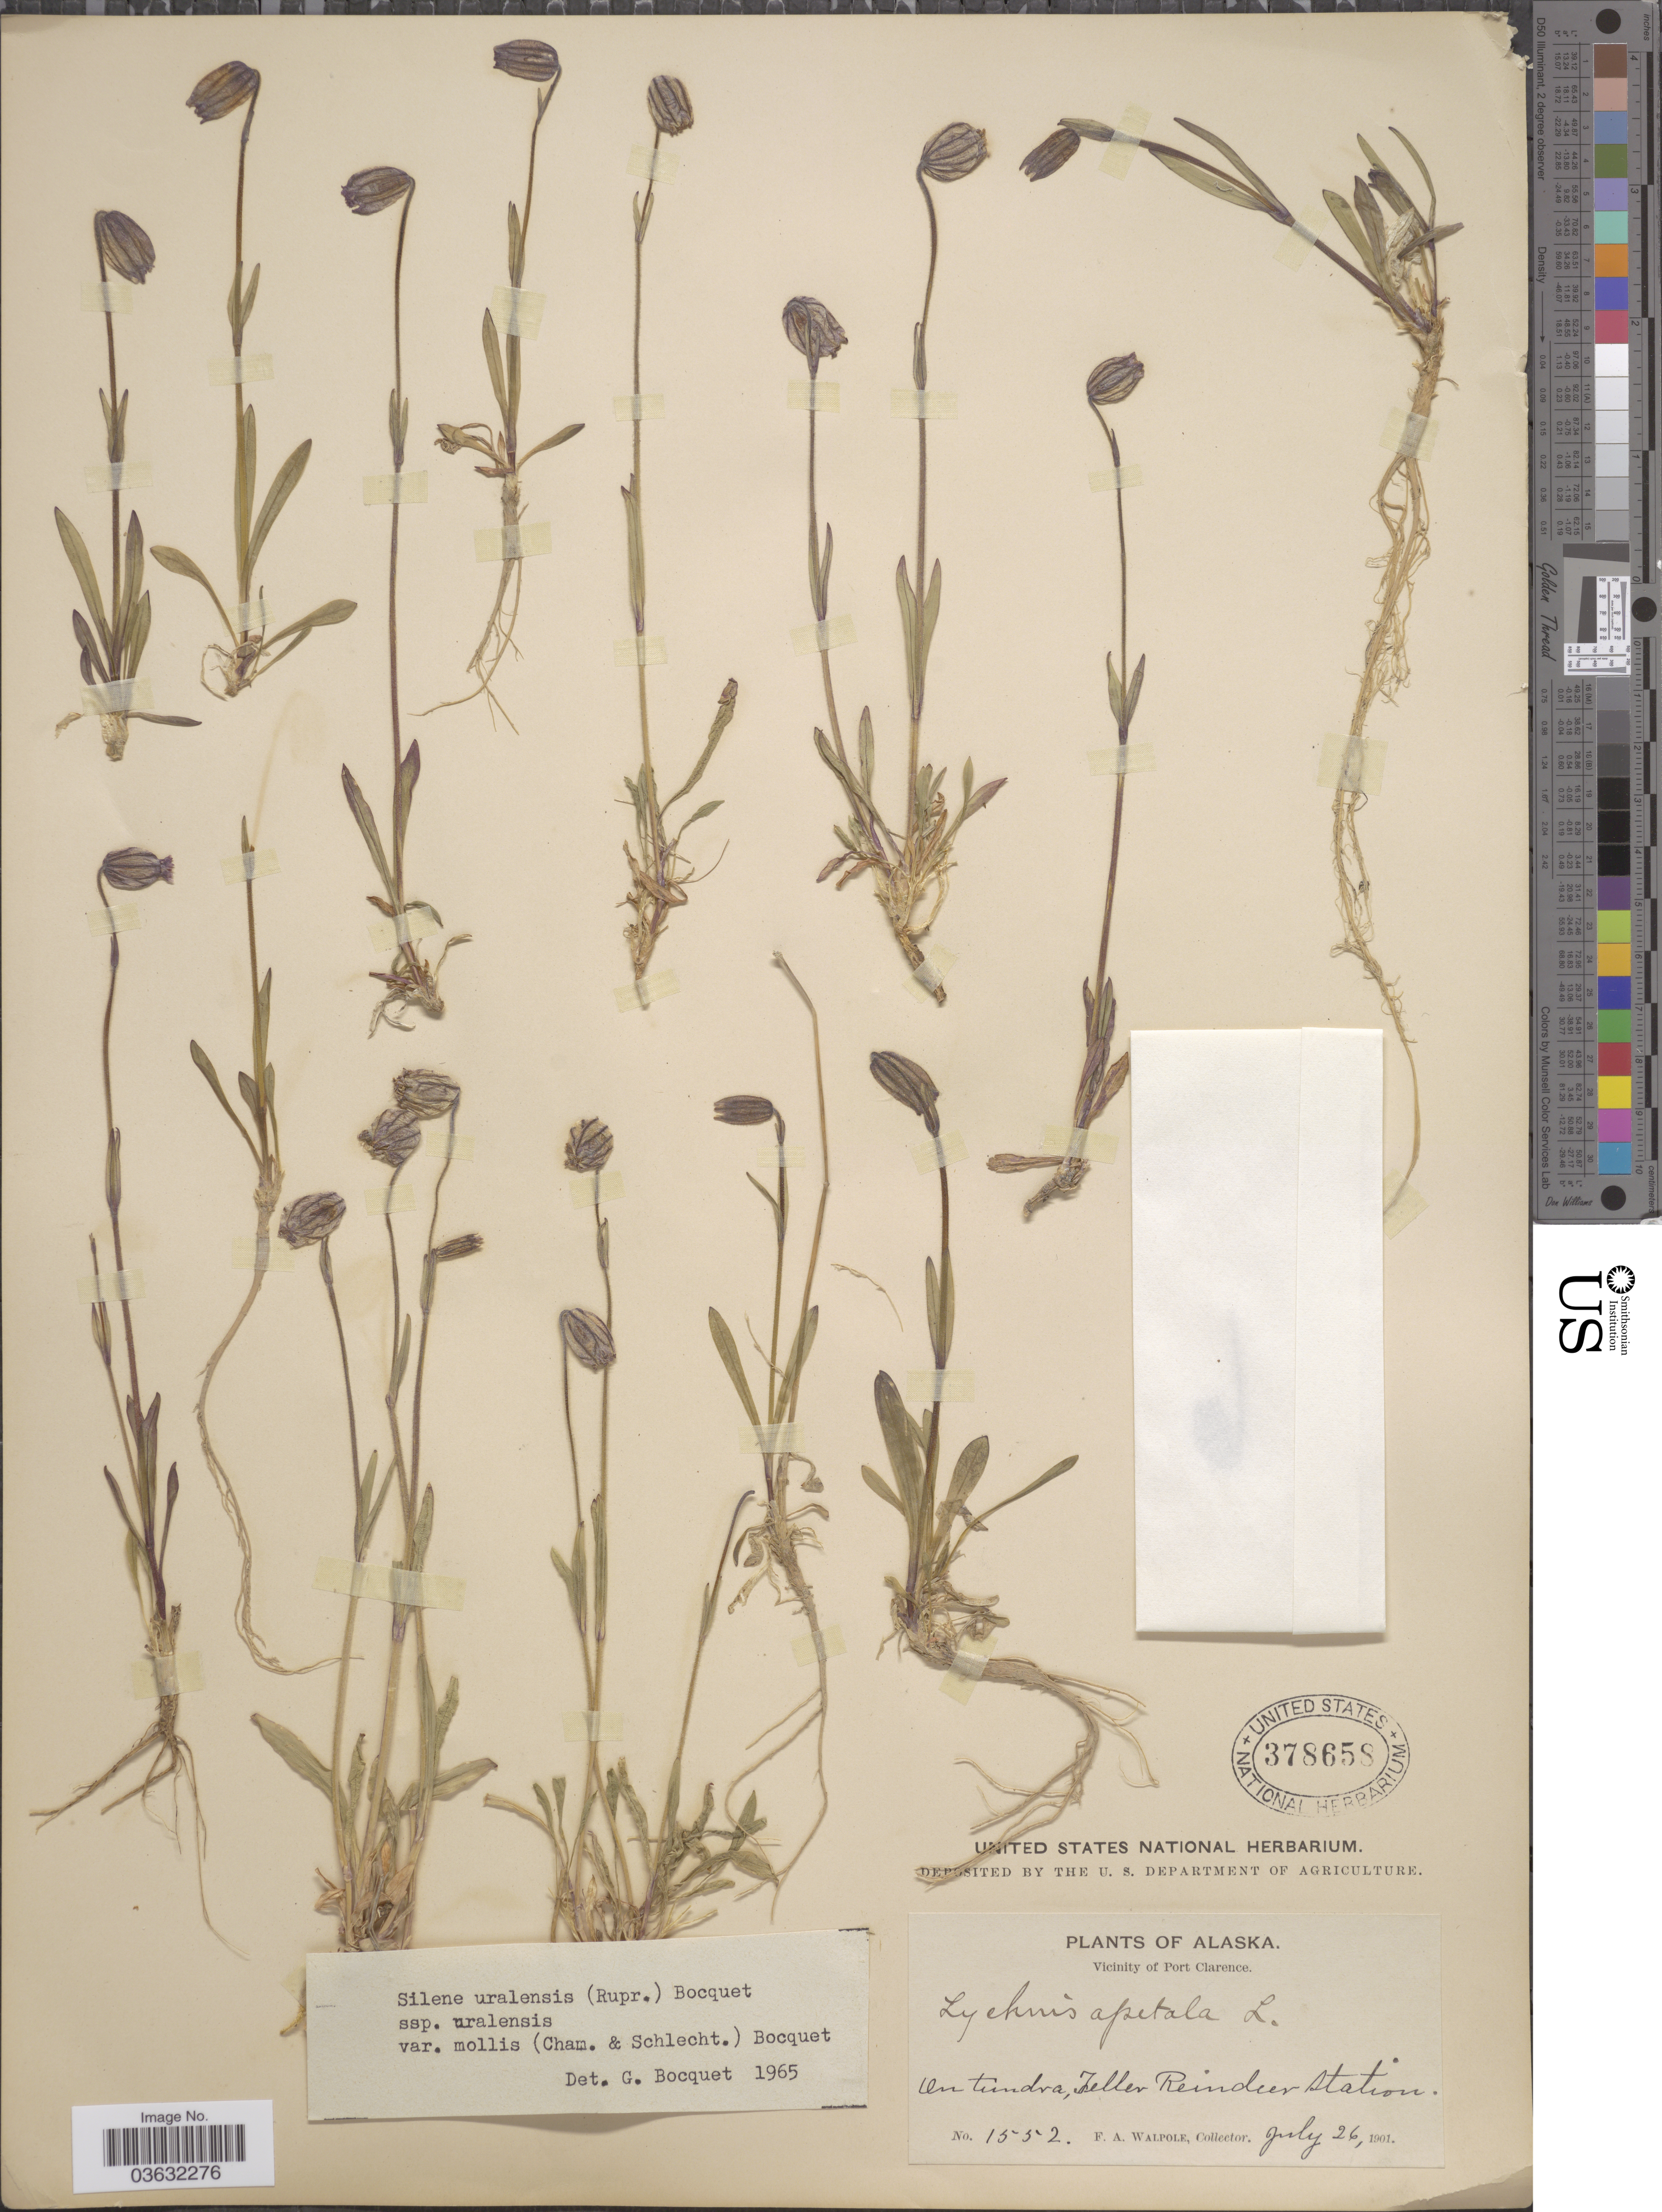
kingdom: Plantae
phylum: Tracheophyta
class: Magnoliopsida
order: Caryophyllales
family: Caryophyllaceae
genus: Silene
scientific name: Silene uralensis var. mollis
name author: (Cham. & Schltdl.) Bocquet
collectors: F. Walpole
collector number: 1552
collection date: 1901-07-26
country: United States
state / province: Alaska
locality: Vicinity of Port Clarence. On tundra, Teller Reindeer Station.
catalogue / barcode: US 378658